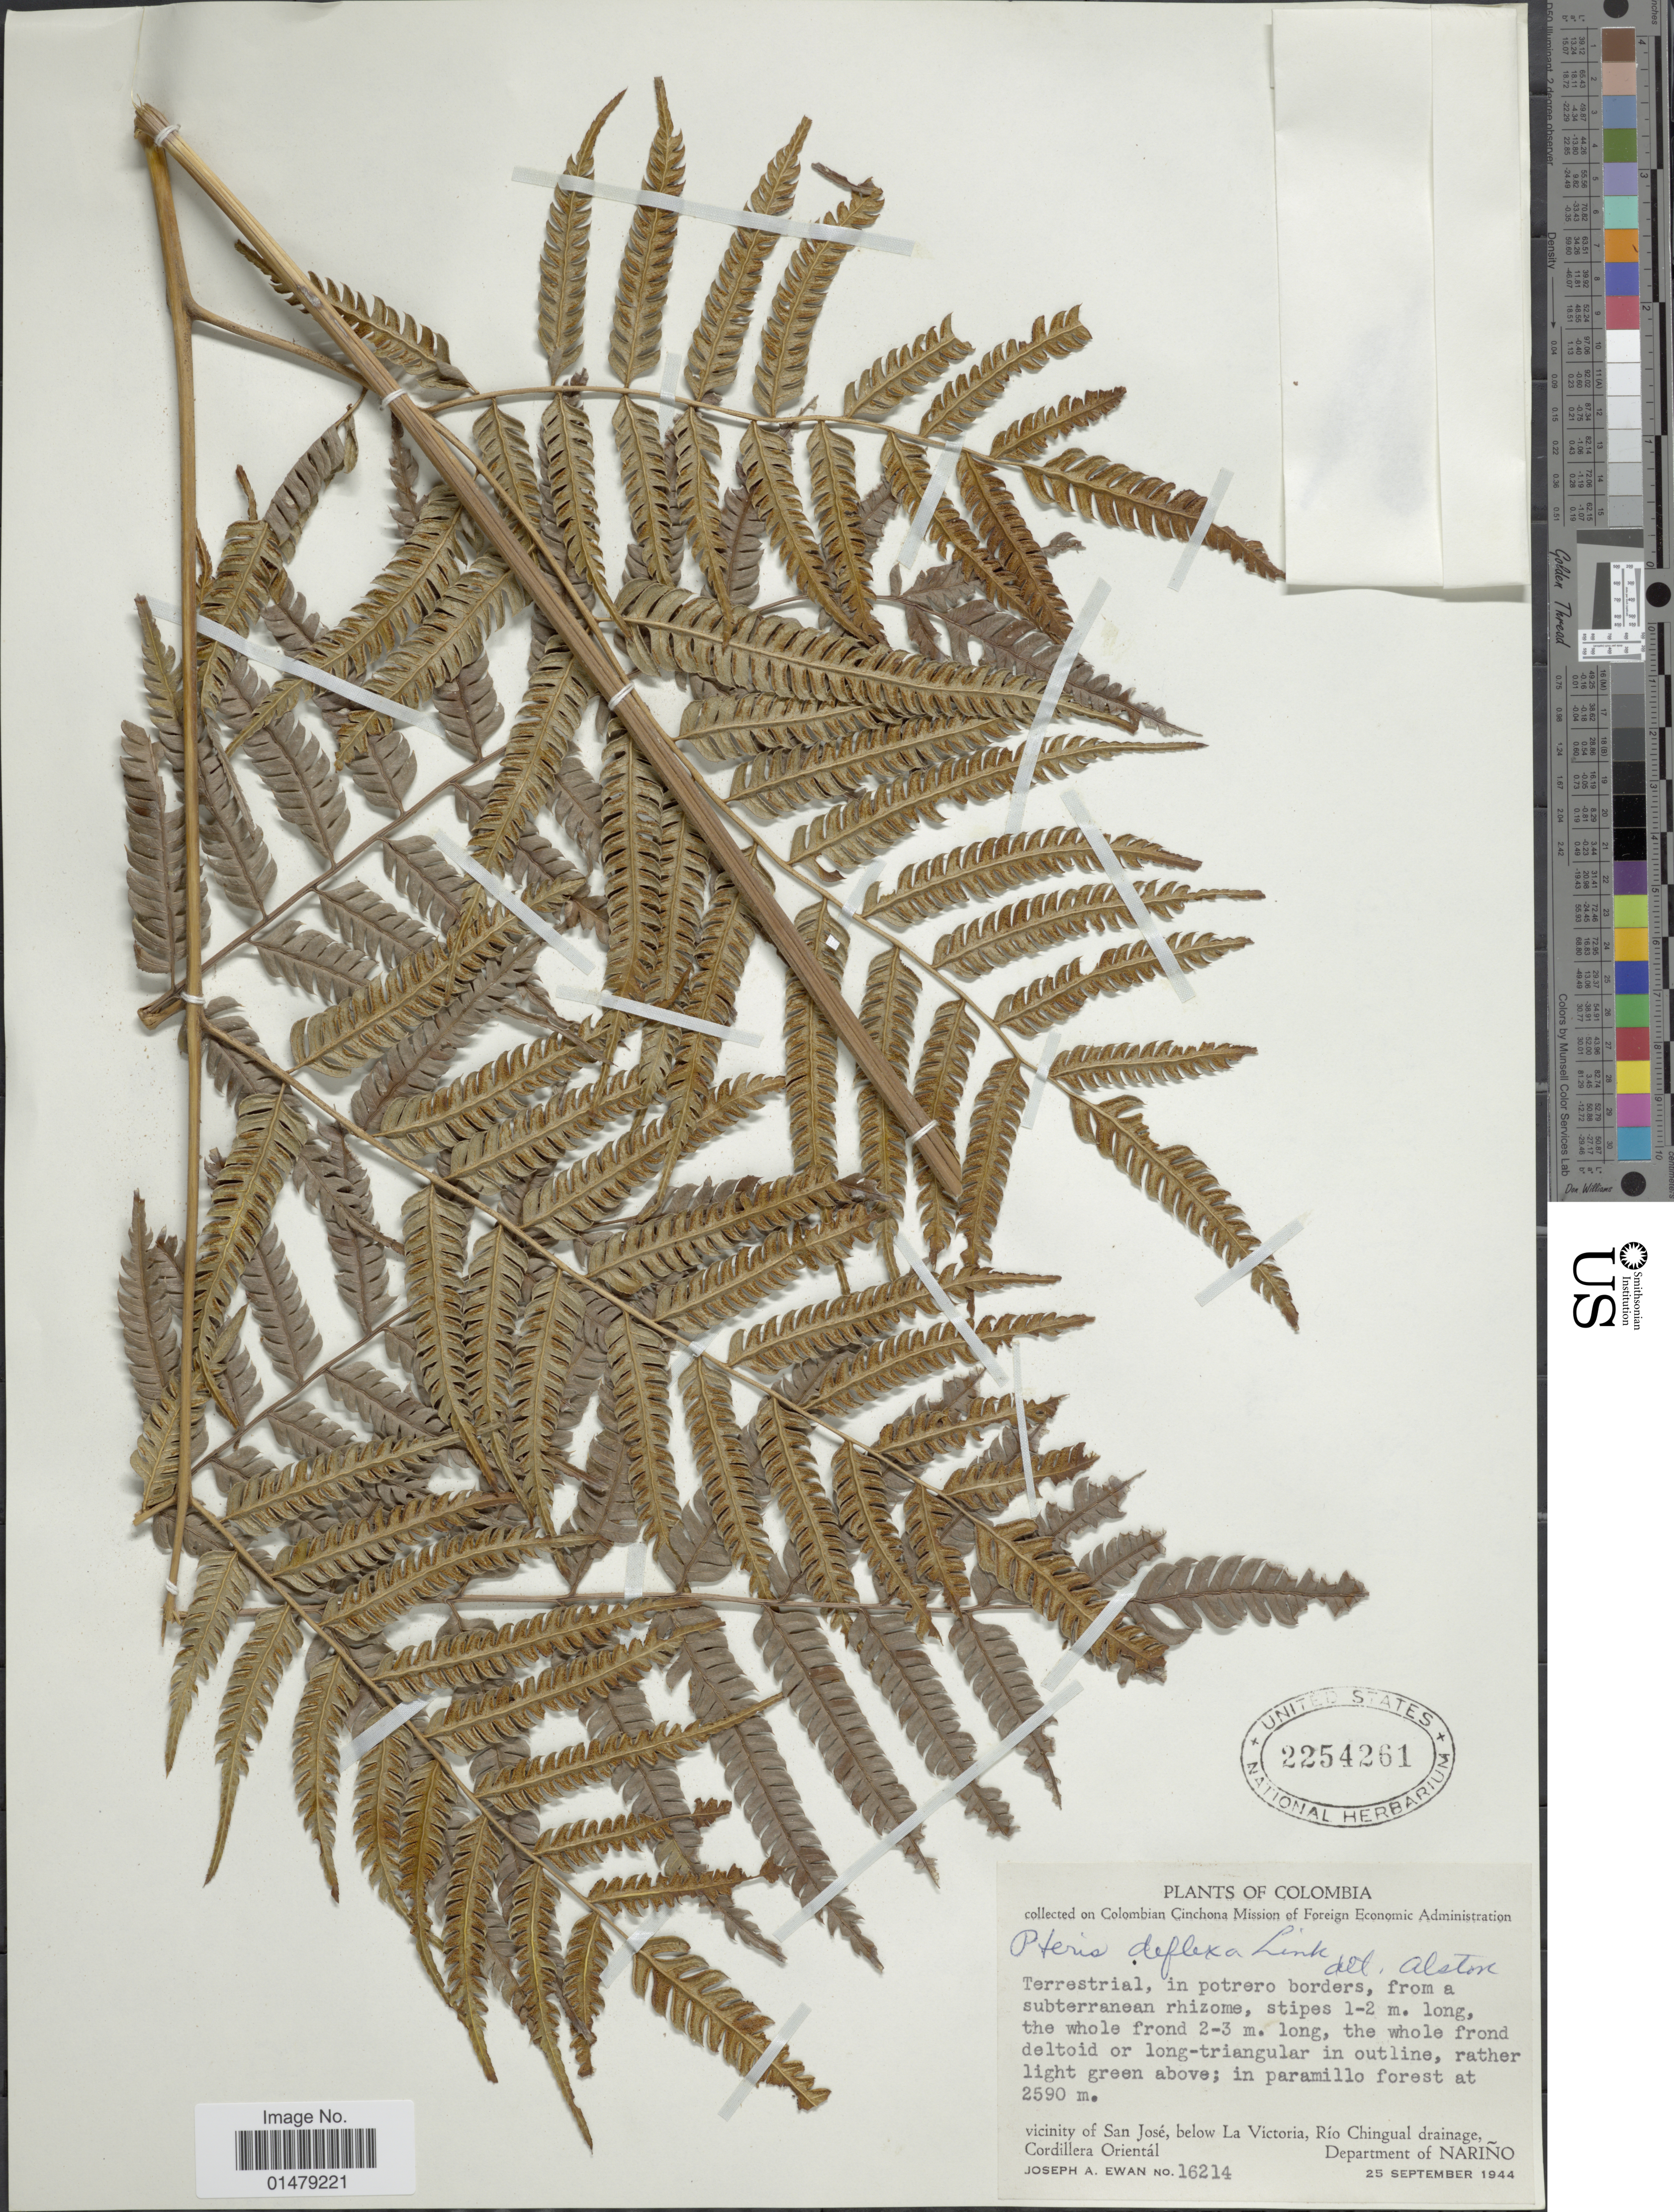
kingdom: Plantae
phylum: Tracheophyta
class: Polypodiopsida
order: Polypodiales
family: Pteridaceae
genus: Pteris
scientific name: Pteris deflexa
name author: Link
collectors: J. A. Ewan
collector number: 16214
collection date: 1944-09-25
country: Colombia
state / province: Nariño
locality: Vicinity of San Jose, below La Victoria, Rio Chingual drainage, Cordillera oriental. Departament of Narino.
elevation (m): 2590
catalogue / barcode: US 2254261